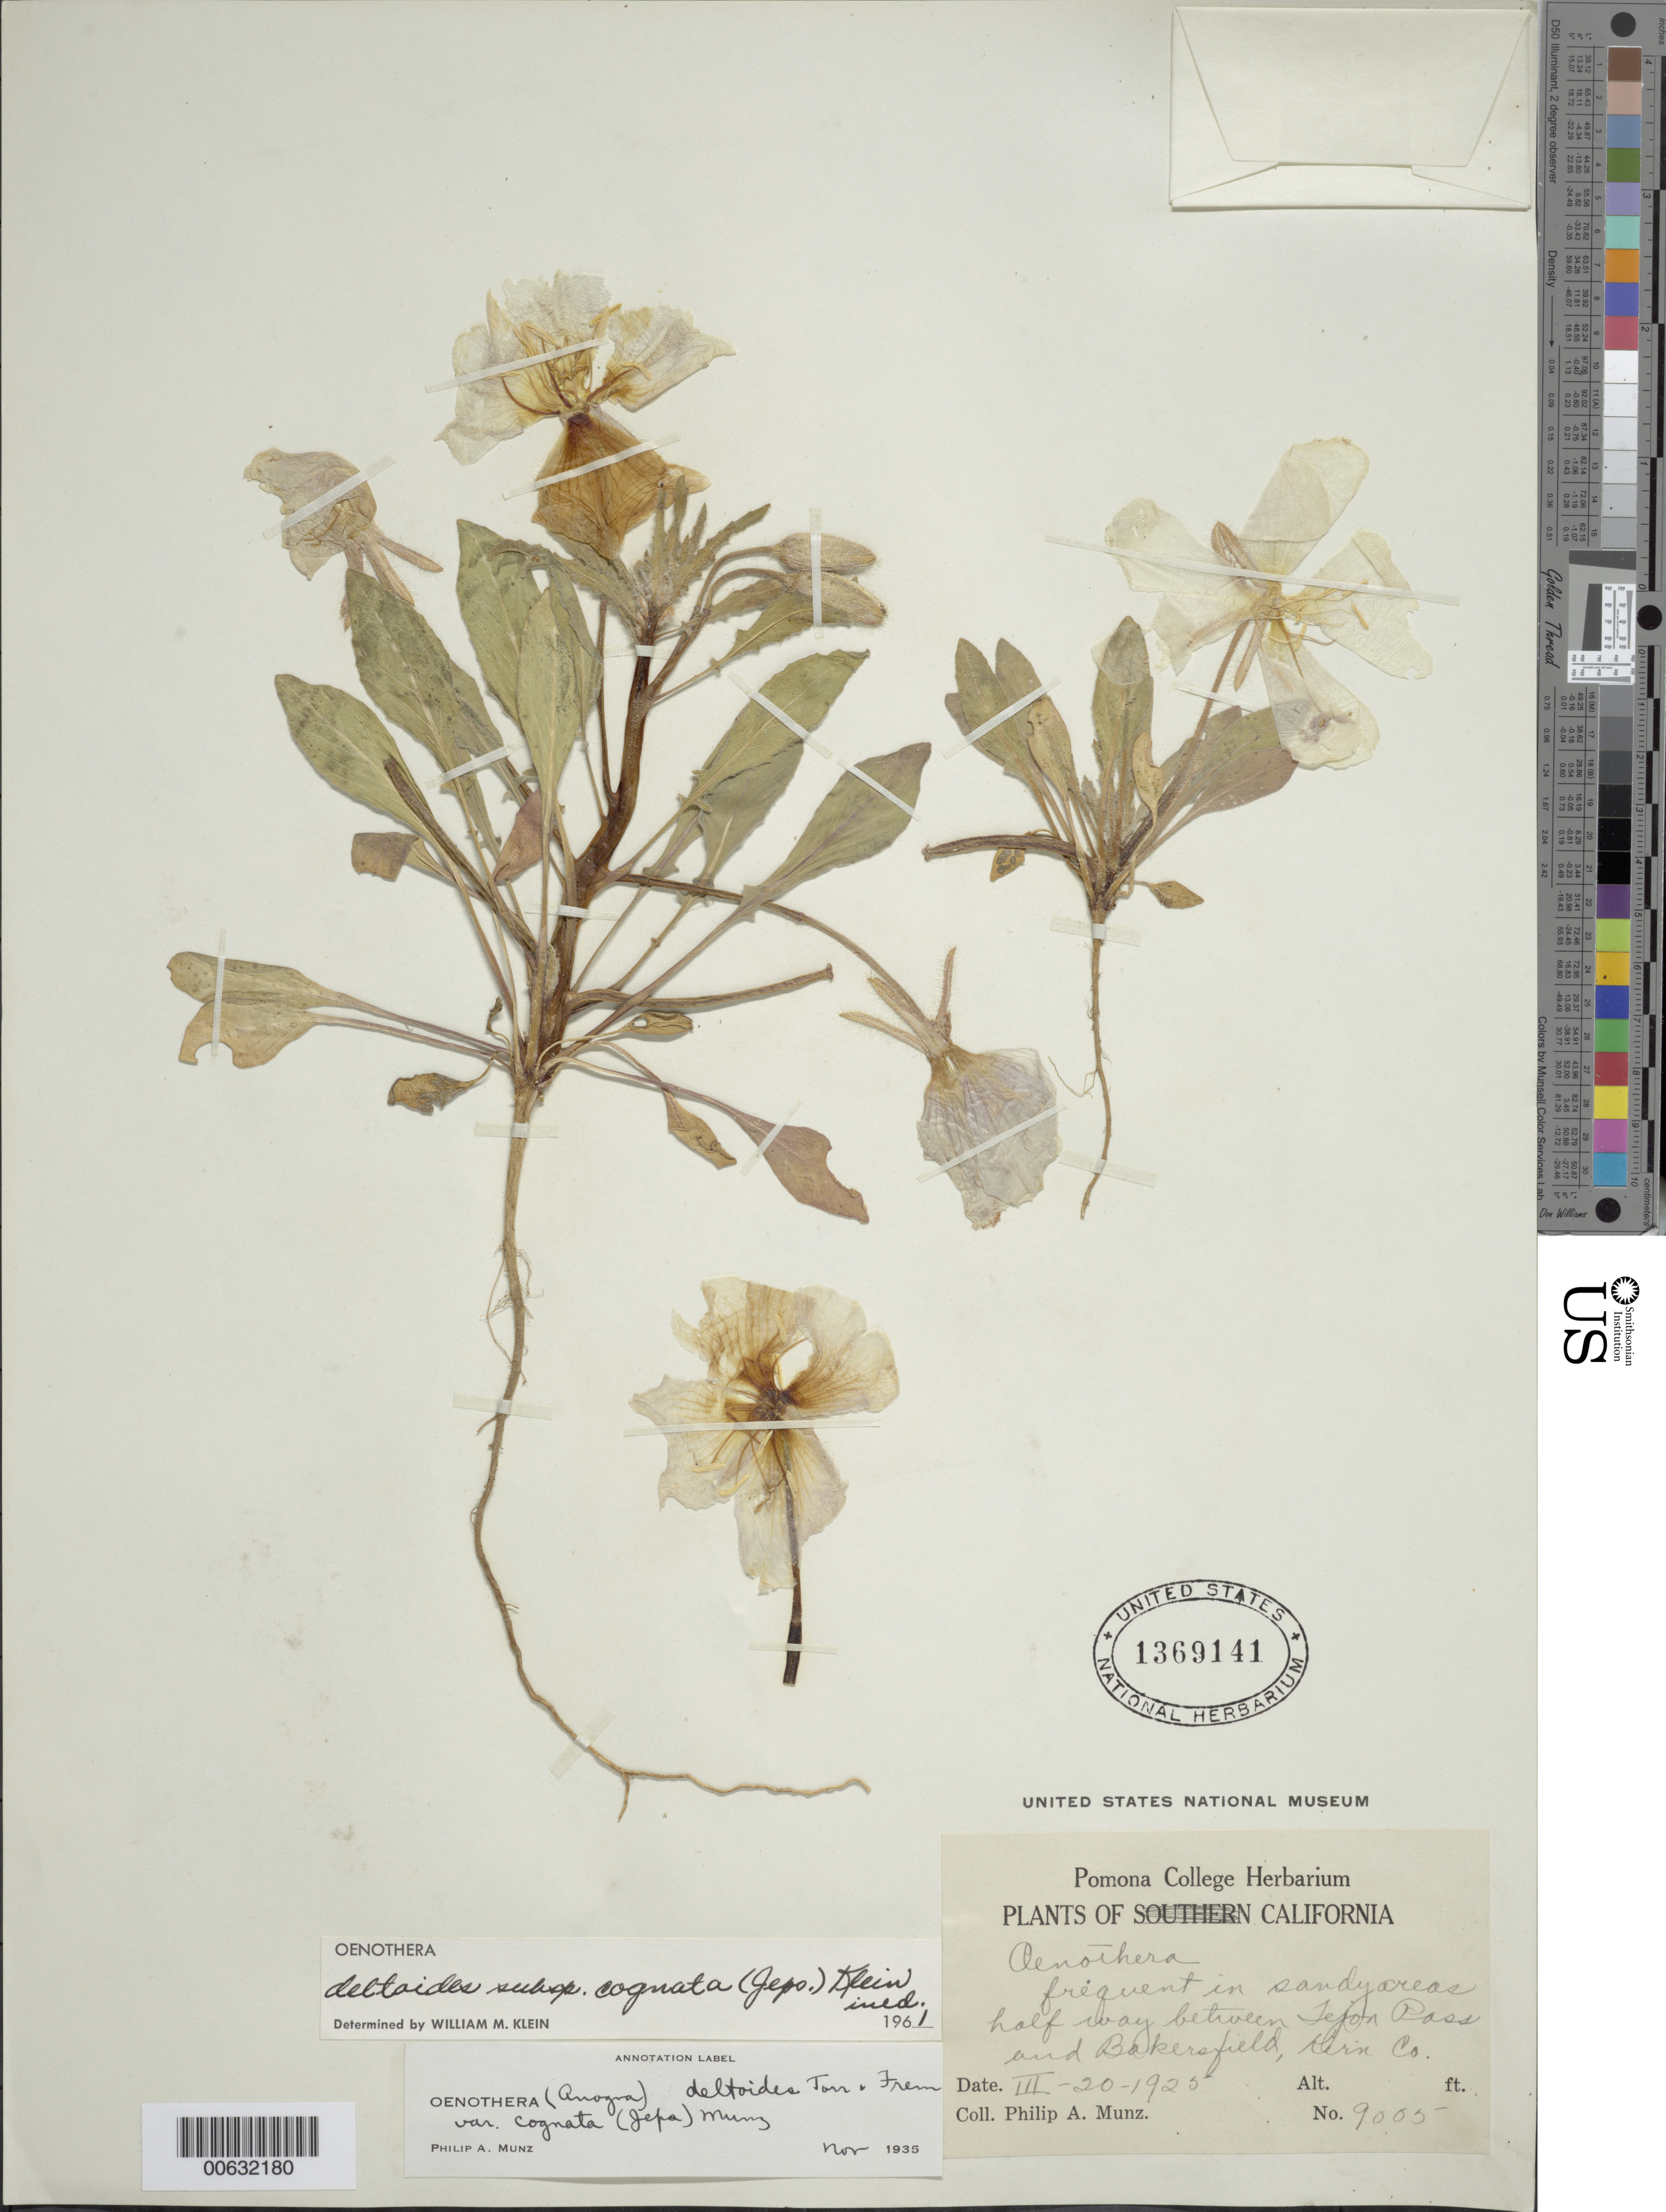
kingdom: Plantae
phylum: Tracheophyta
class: Magnoliopsida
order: Myrtales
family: Onagraceae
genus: Oenothera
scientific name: Oenothera deltoides subsp. cognata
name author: (Jeps.) W.M. Klein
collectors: P. A. Munz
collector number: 9005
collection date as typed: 20 Mar 1925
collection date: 1925-03-20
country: United States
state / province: California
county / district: Kern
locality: Between Tejon Pass and Bakersfield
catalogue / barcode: US 1369141